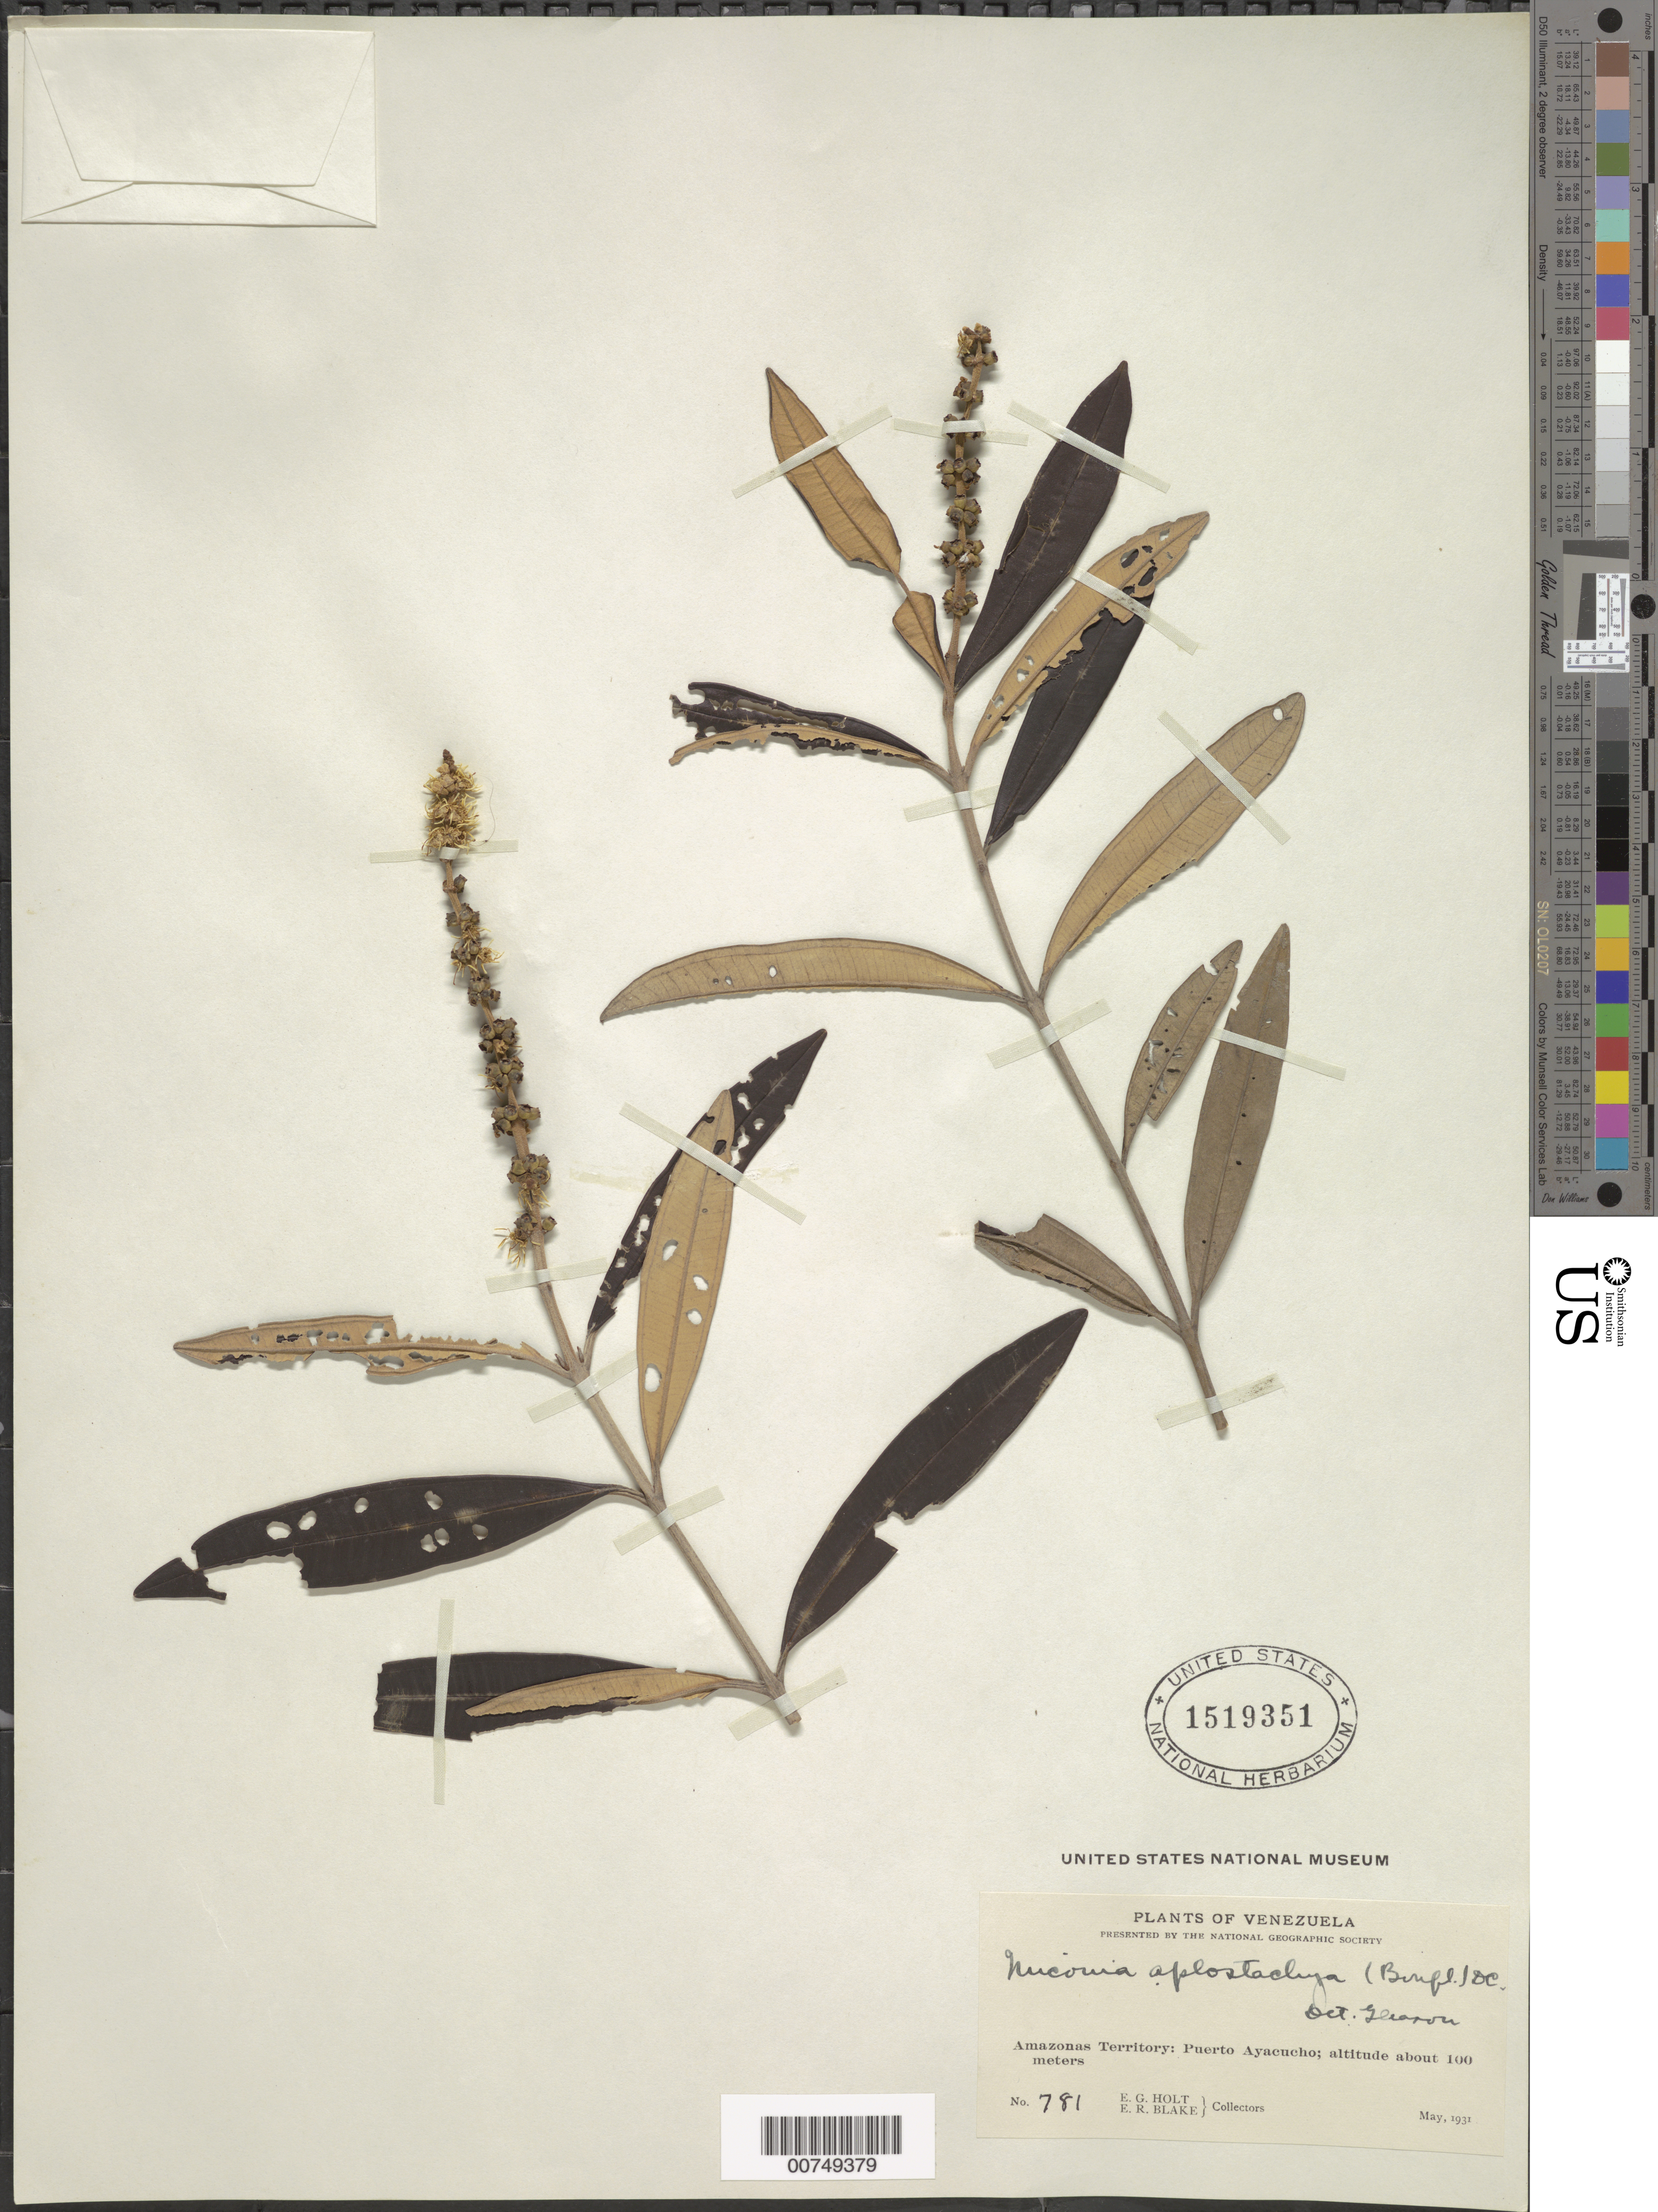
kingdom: Plantae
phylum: Tracheophyta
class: Magnoliopsida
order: Myrtales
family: Melastomataceae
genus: Miconia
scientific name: Miconia aplostachya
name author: (Bonpl.) DC.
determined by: Gleason, H. A.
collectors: E. Holt & E. R. Blake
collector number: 781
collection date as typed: May-31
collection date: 1931-05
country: Venezuela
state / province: Amazonas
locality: Puerto Ayacucho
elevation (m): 100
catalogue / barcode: US 1519351